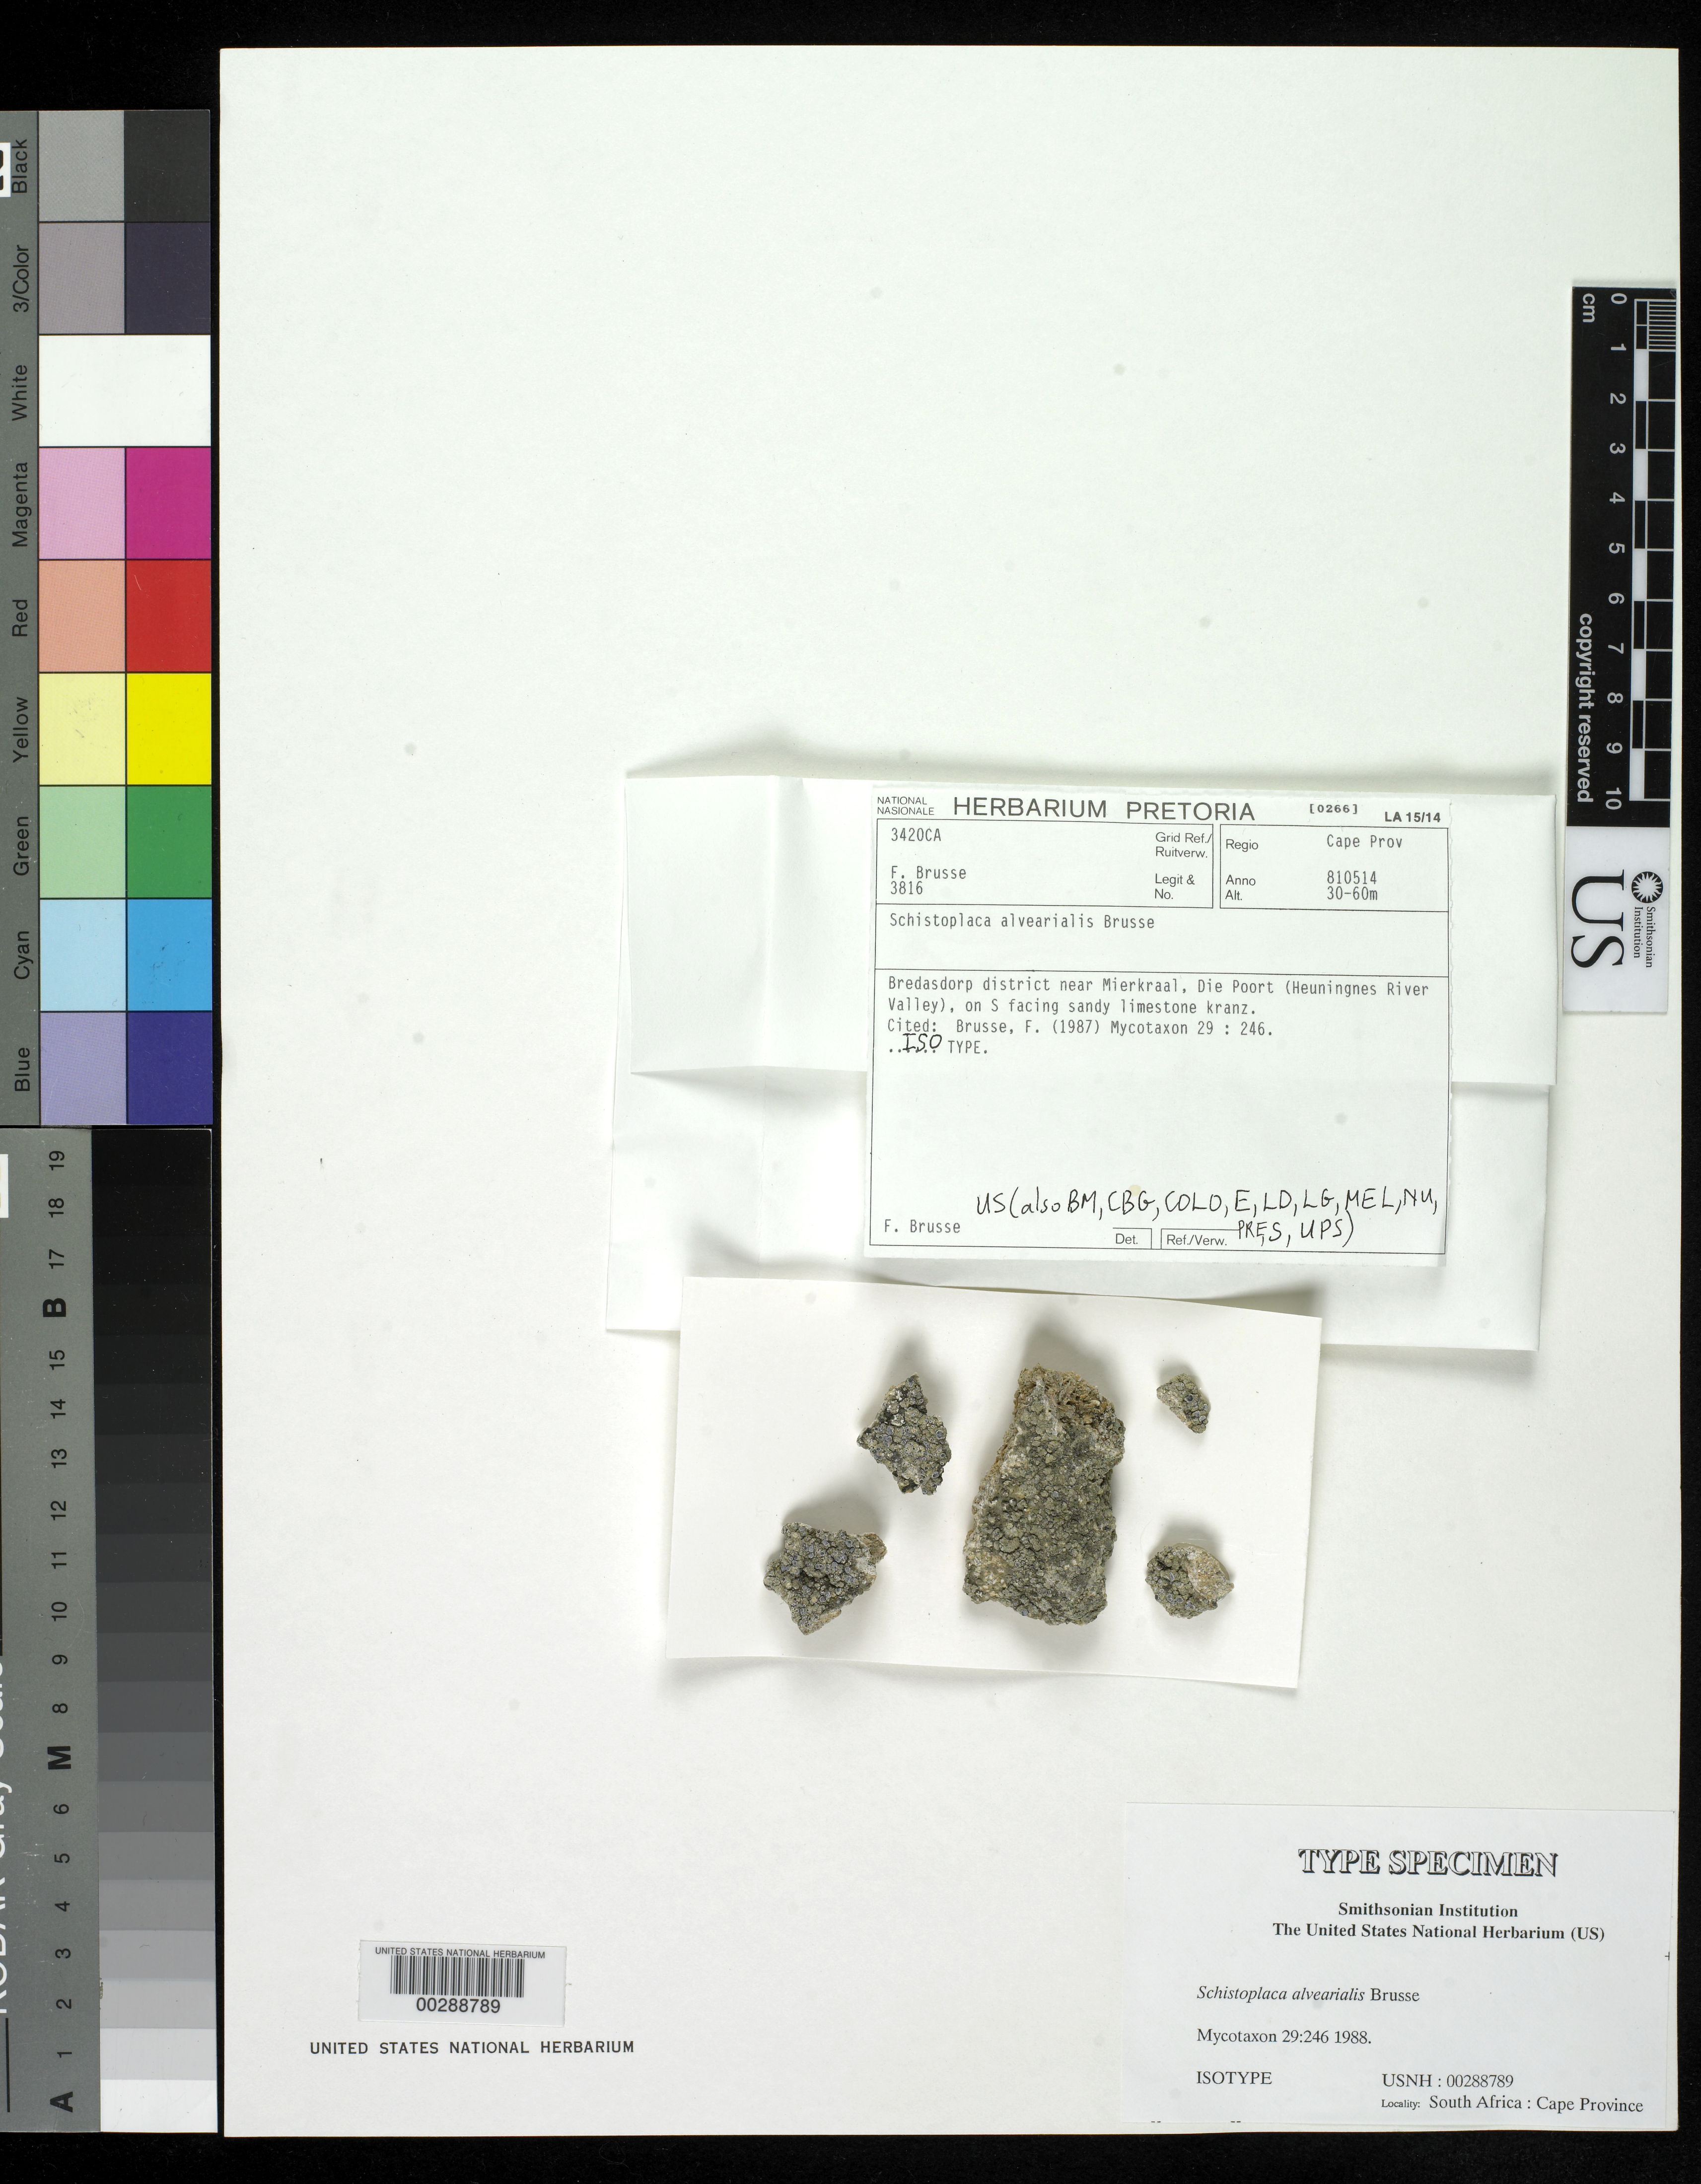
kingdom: Fungi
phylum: Ascomycota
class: Lecanoromycetes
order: Lecanorales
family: Lecanoraceae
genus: Schistoplaca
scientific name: Schistoplaca alvearialis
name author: Brusse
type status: Isotype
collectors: F. A. Brusse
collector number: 3816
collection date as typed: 14 May 1981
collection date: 1981-05-14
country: South Africa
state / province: Western Cape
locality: Bredasdorp District near Mierkraal, Die Poort, Heuningnes River valley, S facing sandy limestone kranz.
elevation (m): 30